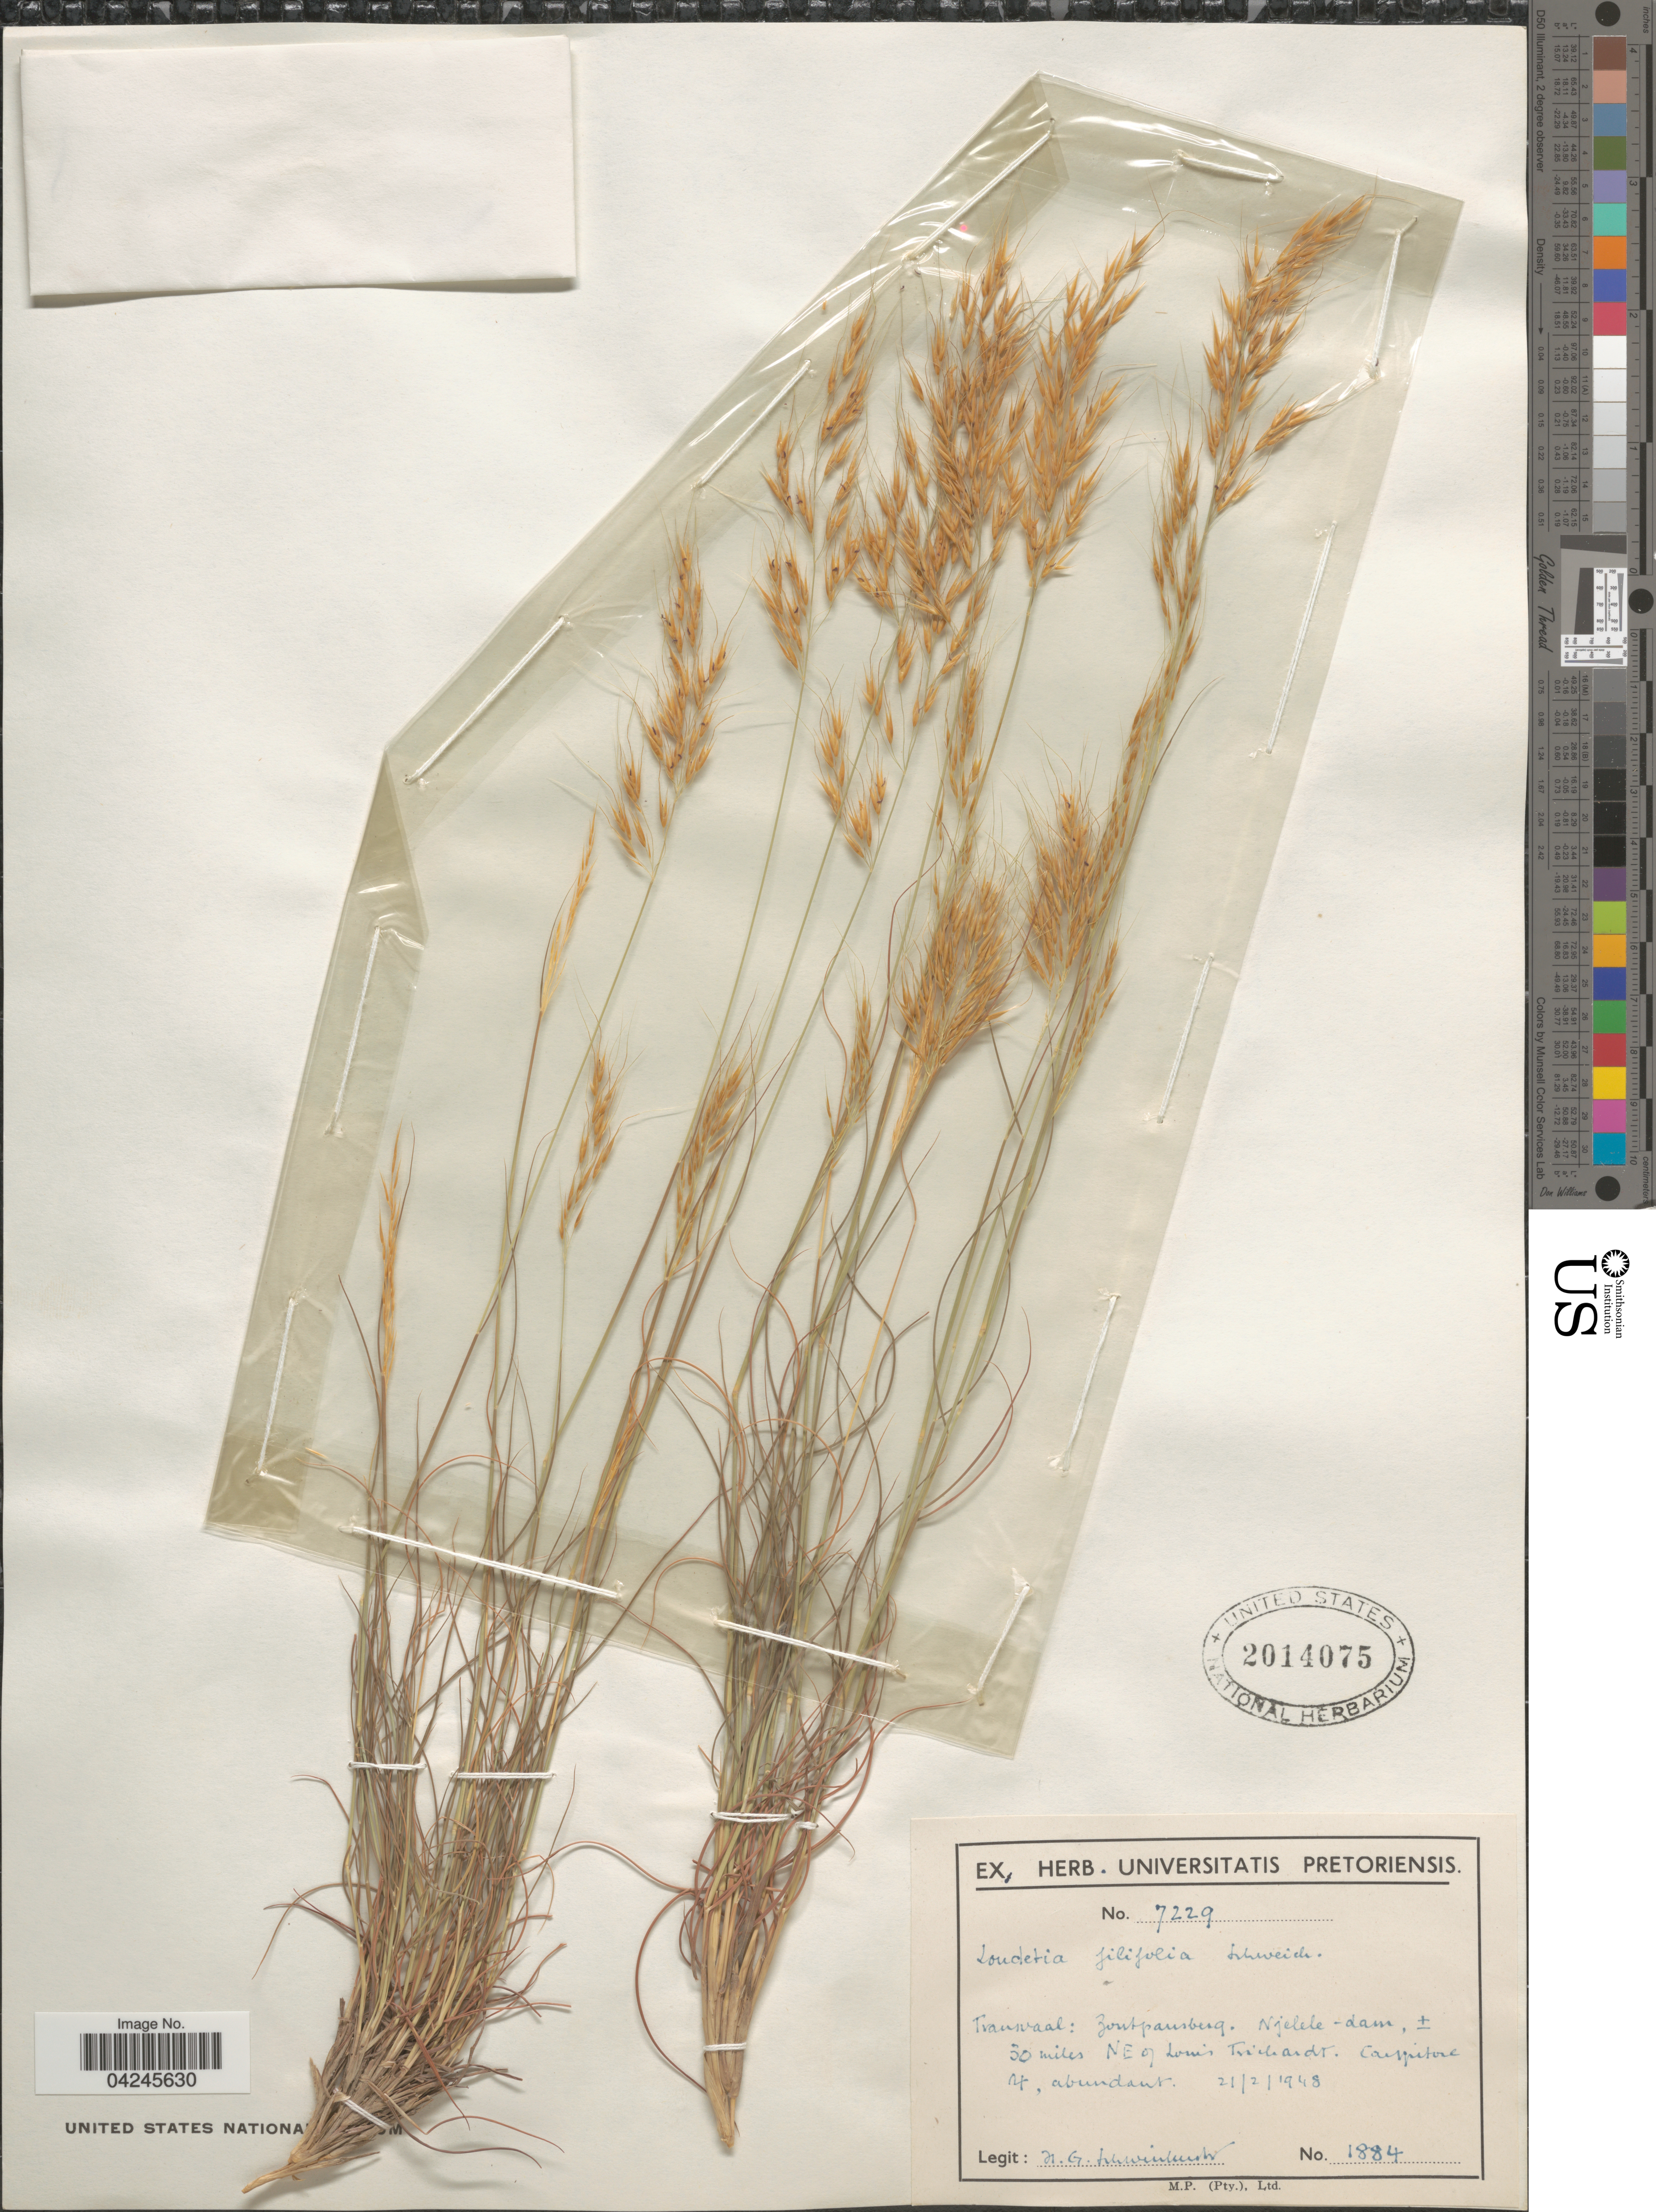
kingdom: Plantae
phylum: Tracheophyta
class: Liliopsida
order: Poales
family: Poaceae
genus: Loudetia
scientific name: Loudetia filifolia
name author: Schweick.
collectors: H. Schweickerdt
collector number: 1884/7229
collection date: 1948-02-21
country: South Africa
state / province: Limpopo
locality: Transvaal: Zoutpansberg. Njelele-dam, ± 50 miles NE of Louis Trichardt.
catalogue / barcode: US 2014075